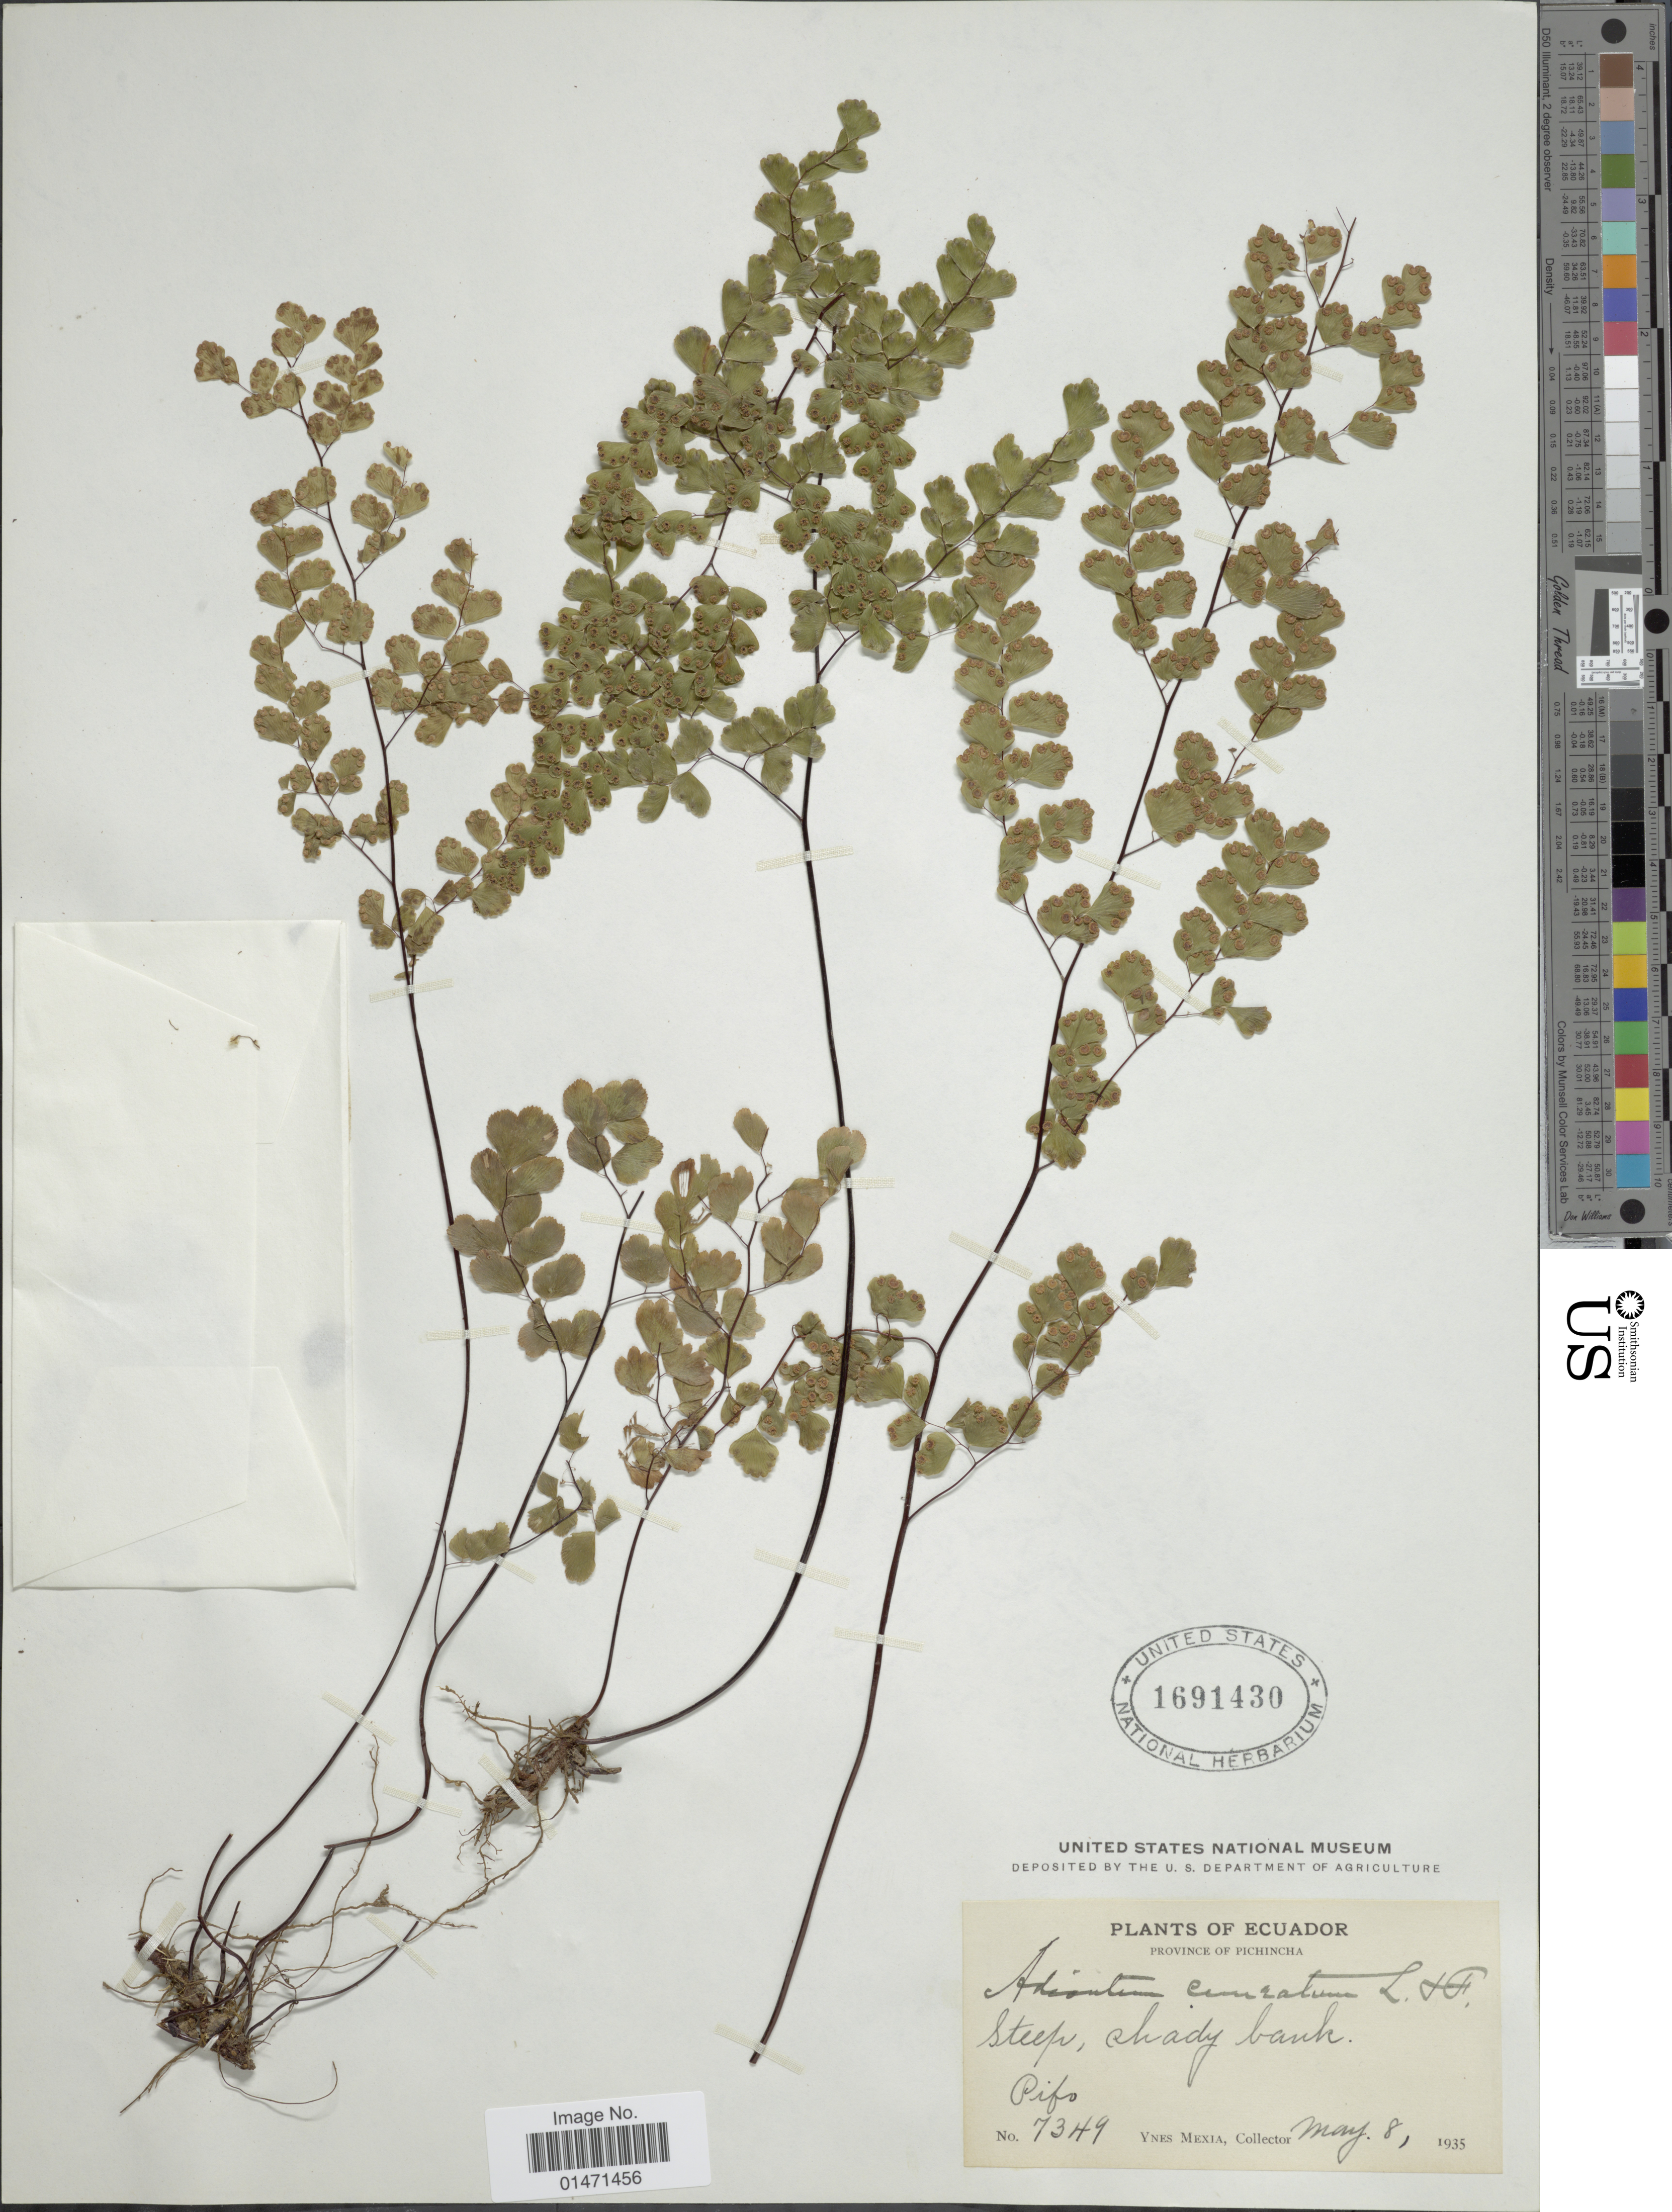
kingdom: Plantae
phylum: Tracheophyta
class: Polypodiopsida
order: Polypodiales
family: Pteridaceae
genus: Adiantum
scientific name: Adiantum raddianum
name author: C. Presl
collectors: Y. Mexia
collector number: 7349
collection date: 1935-05-08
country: Ecuador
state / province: Pichincha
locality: Pifo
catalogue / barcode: US 1691430